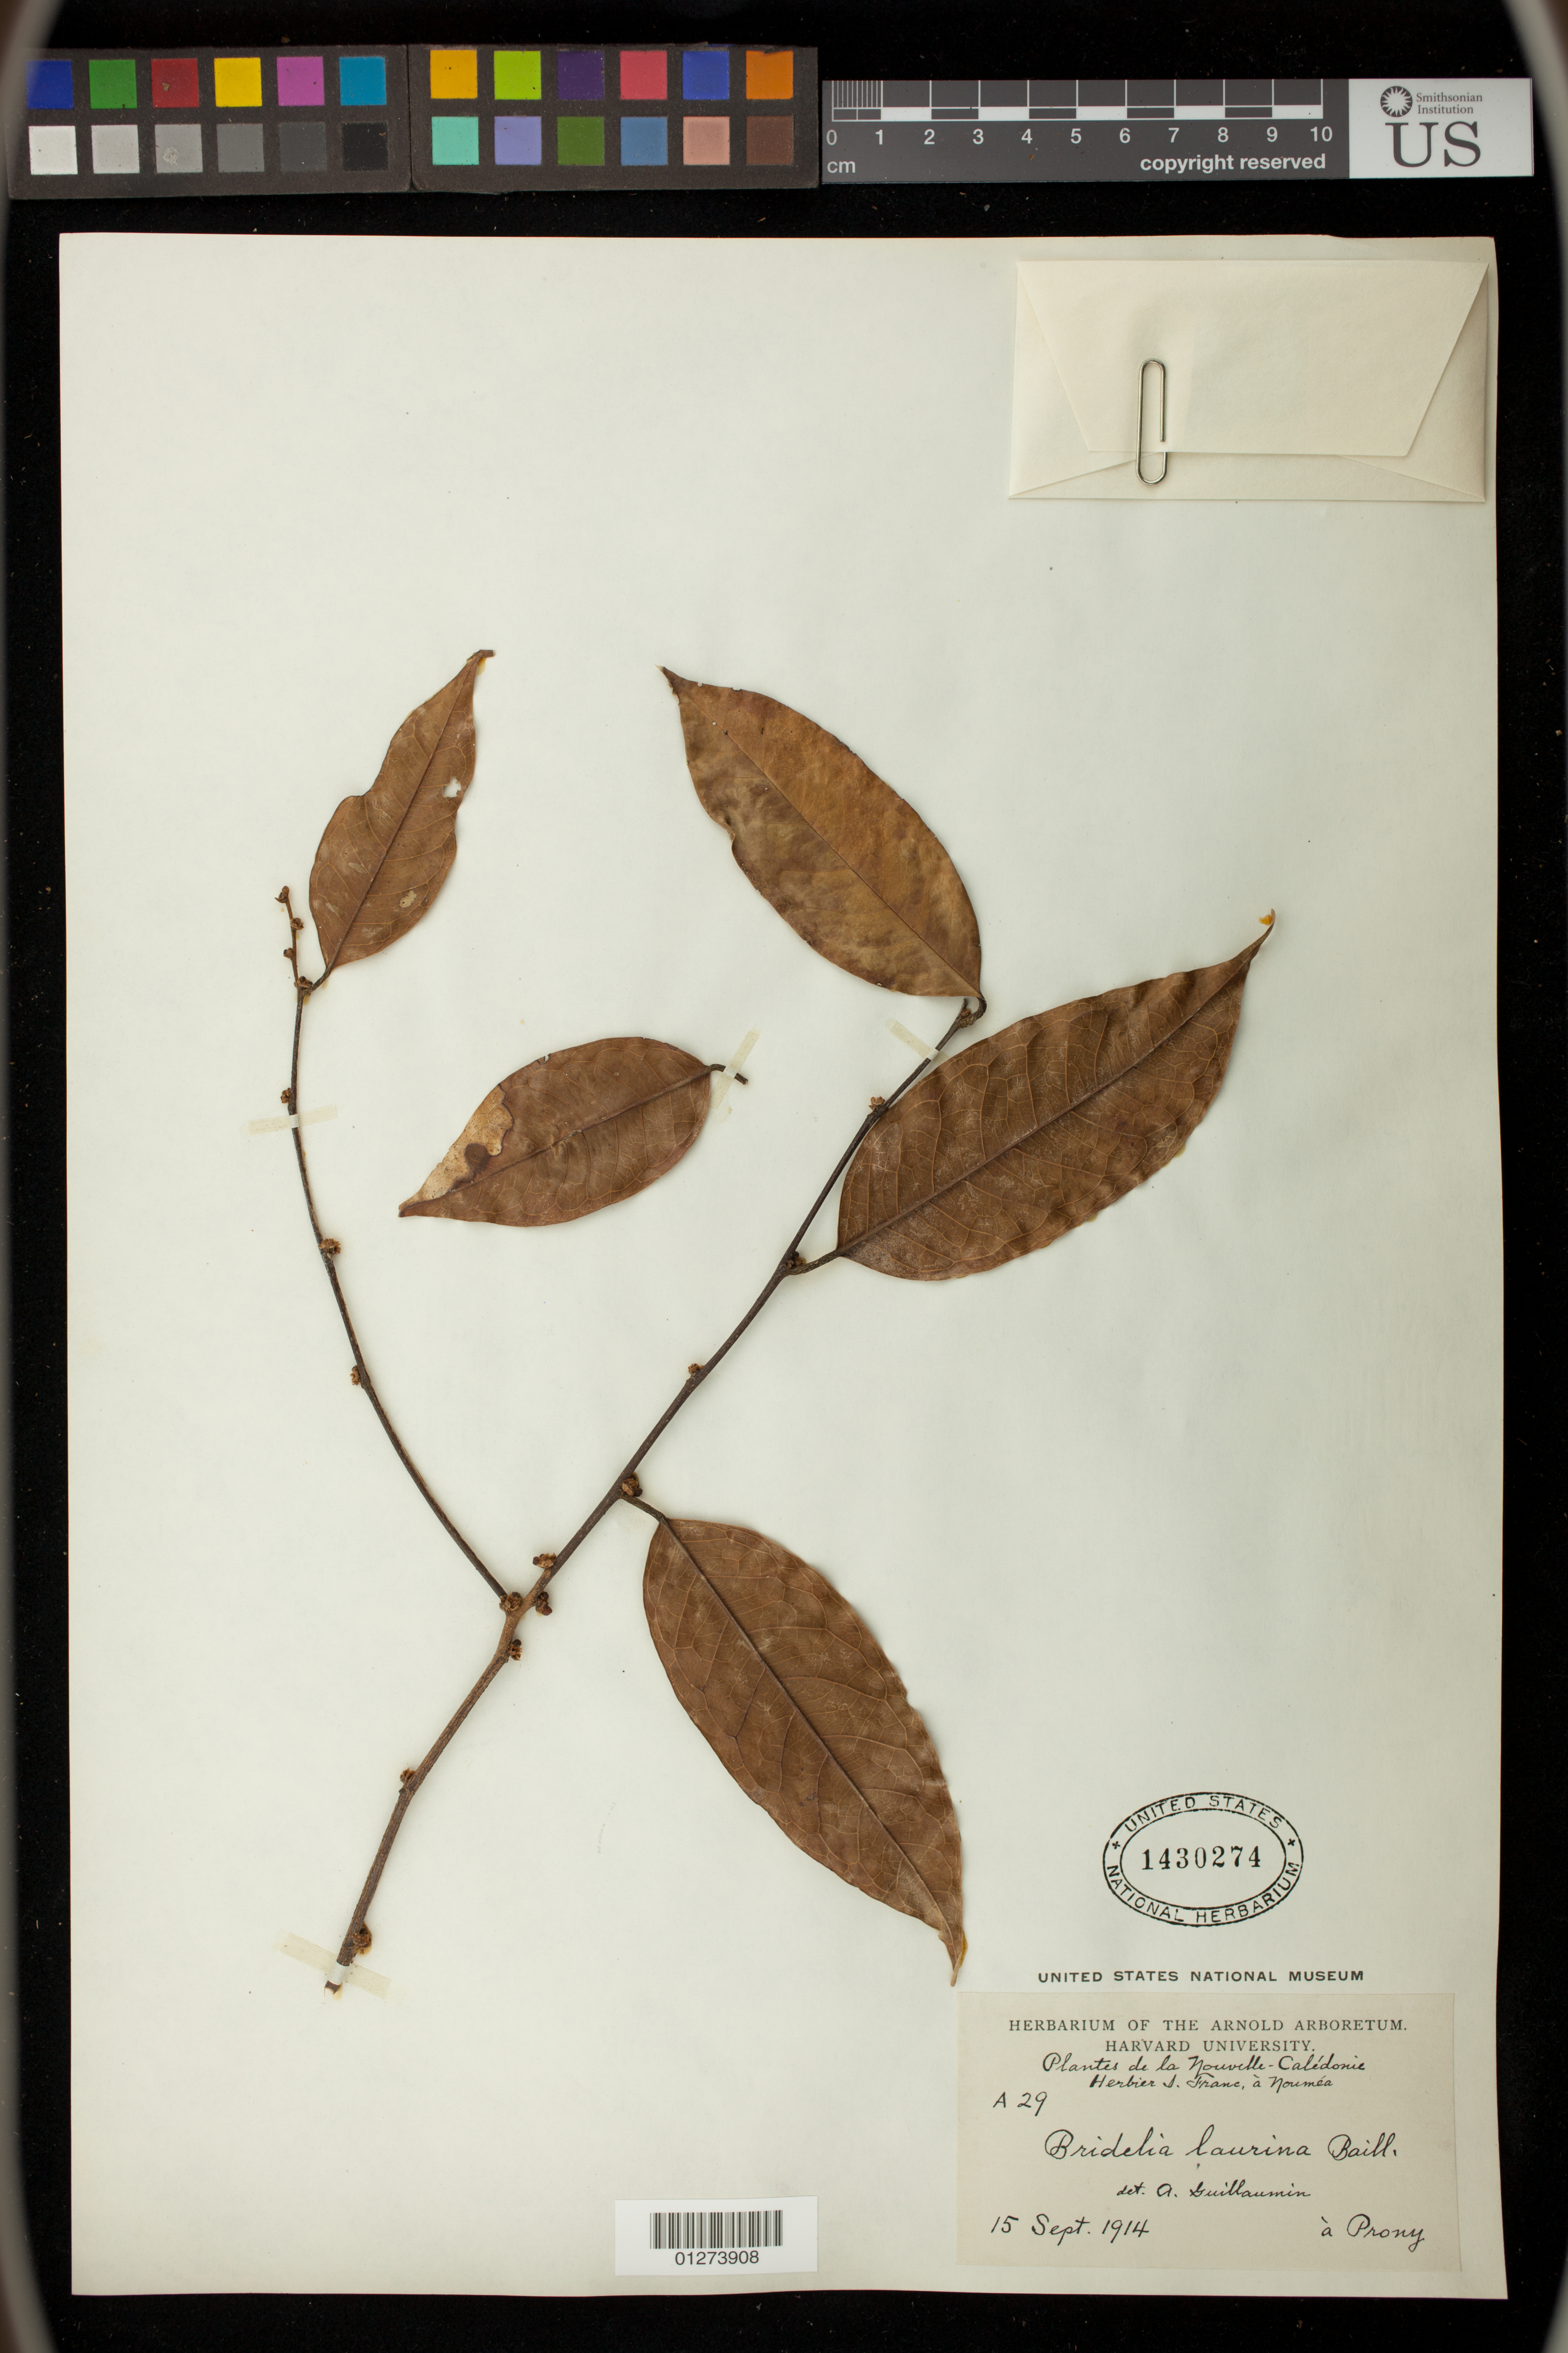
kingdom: Plantae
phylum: Tracheophyta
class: Magnoliopsida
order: Malpighiales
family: Phyllanthaceae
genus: Bridelia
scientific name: Bridelia laurina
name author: Baill.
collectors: I. Franc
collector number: A29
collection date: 1914-09-15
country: New Caledonia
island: New Caledonia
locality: Prony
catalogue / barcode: US 1430274